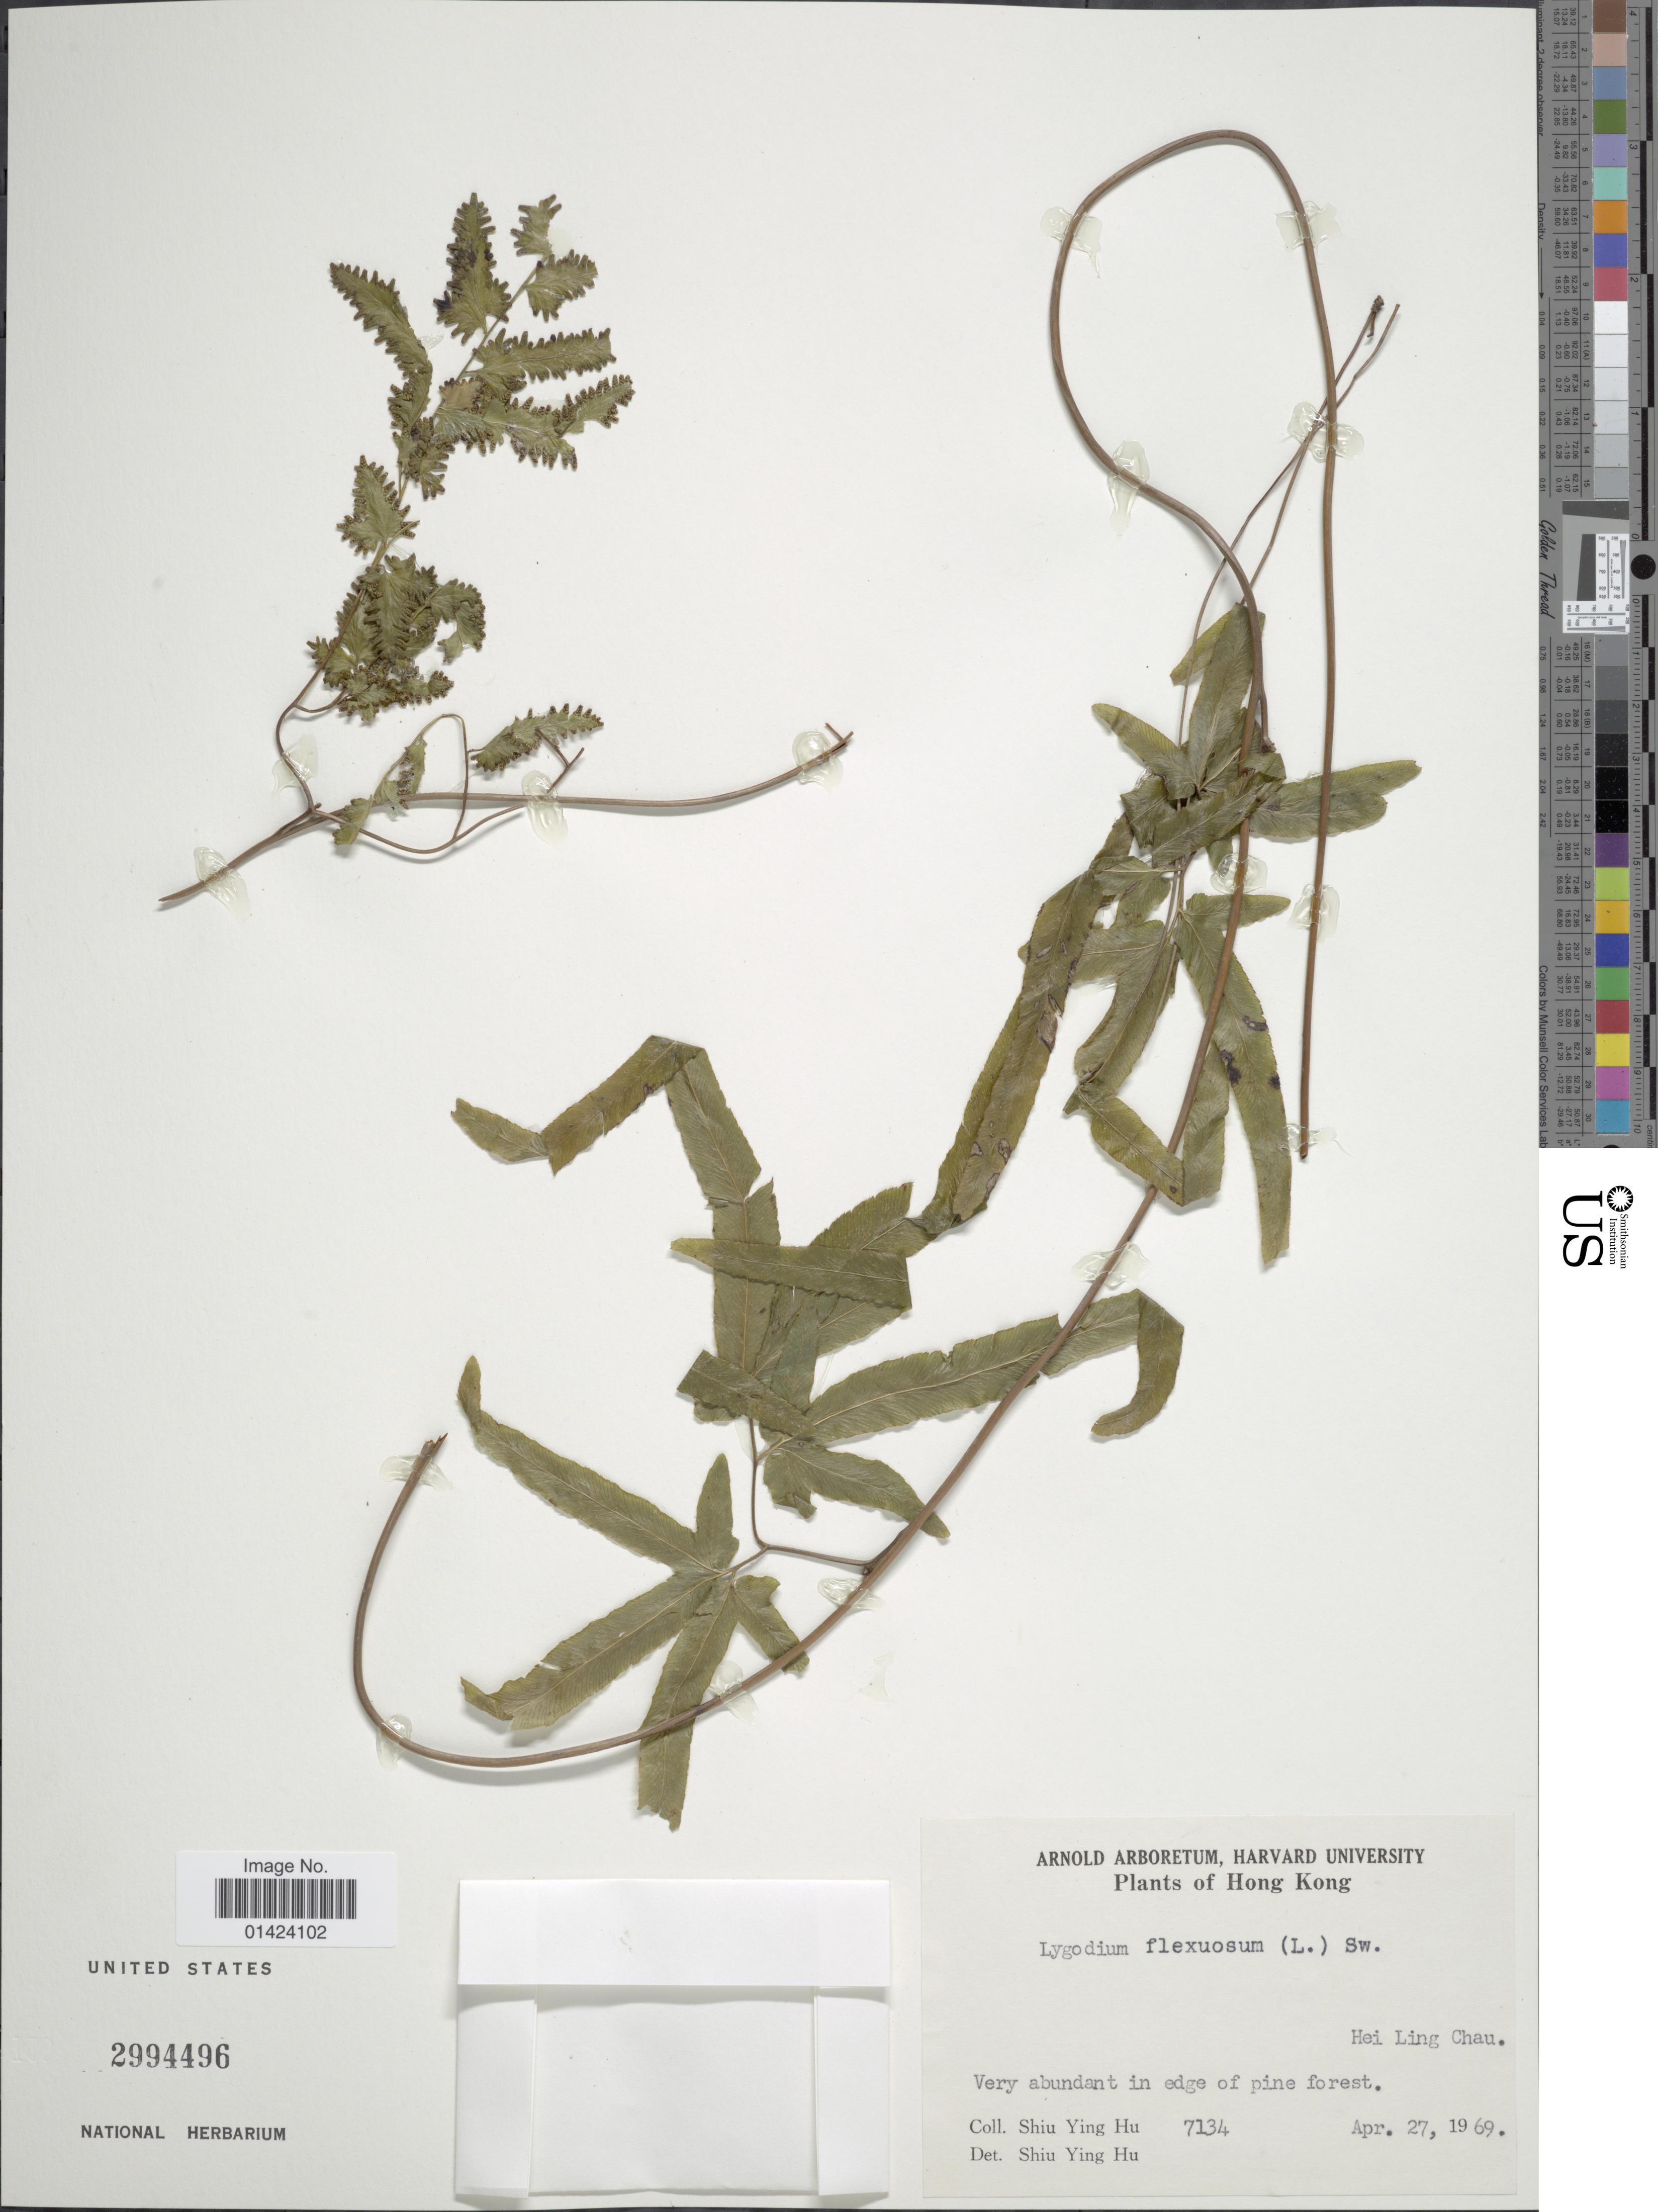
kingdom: Plantae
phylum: Tracheophyta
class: Polypodiopsida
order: Schizaeales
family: Lygodiaceae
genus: Lygodium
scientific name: Lygodium flexuosum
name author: Sw.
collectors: S. Y. Hu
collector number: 7134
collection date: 1969-04-27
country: China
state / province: Hong Kong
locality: Hong Kong, Hei Ling Chau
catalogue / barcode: US 2994496